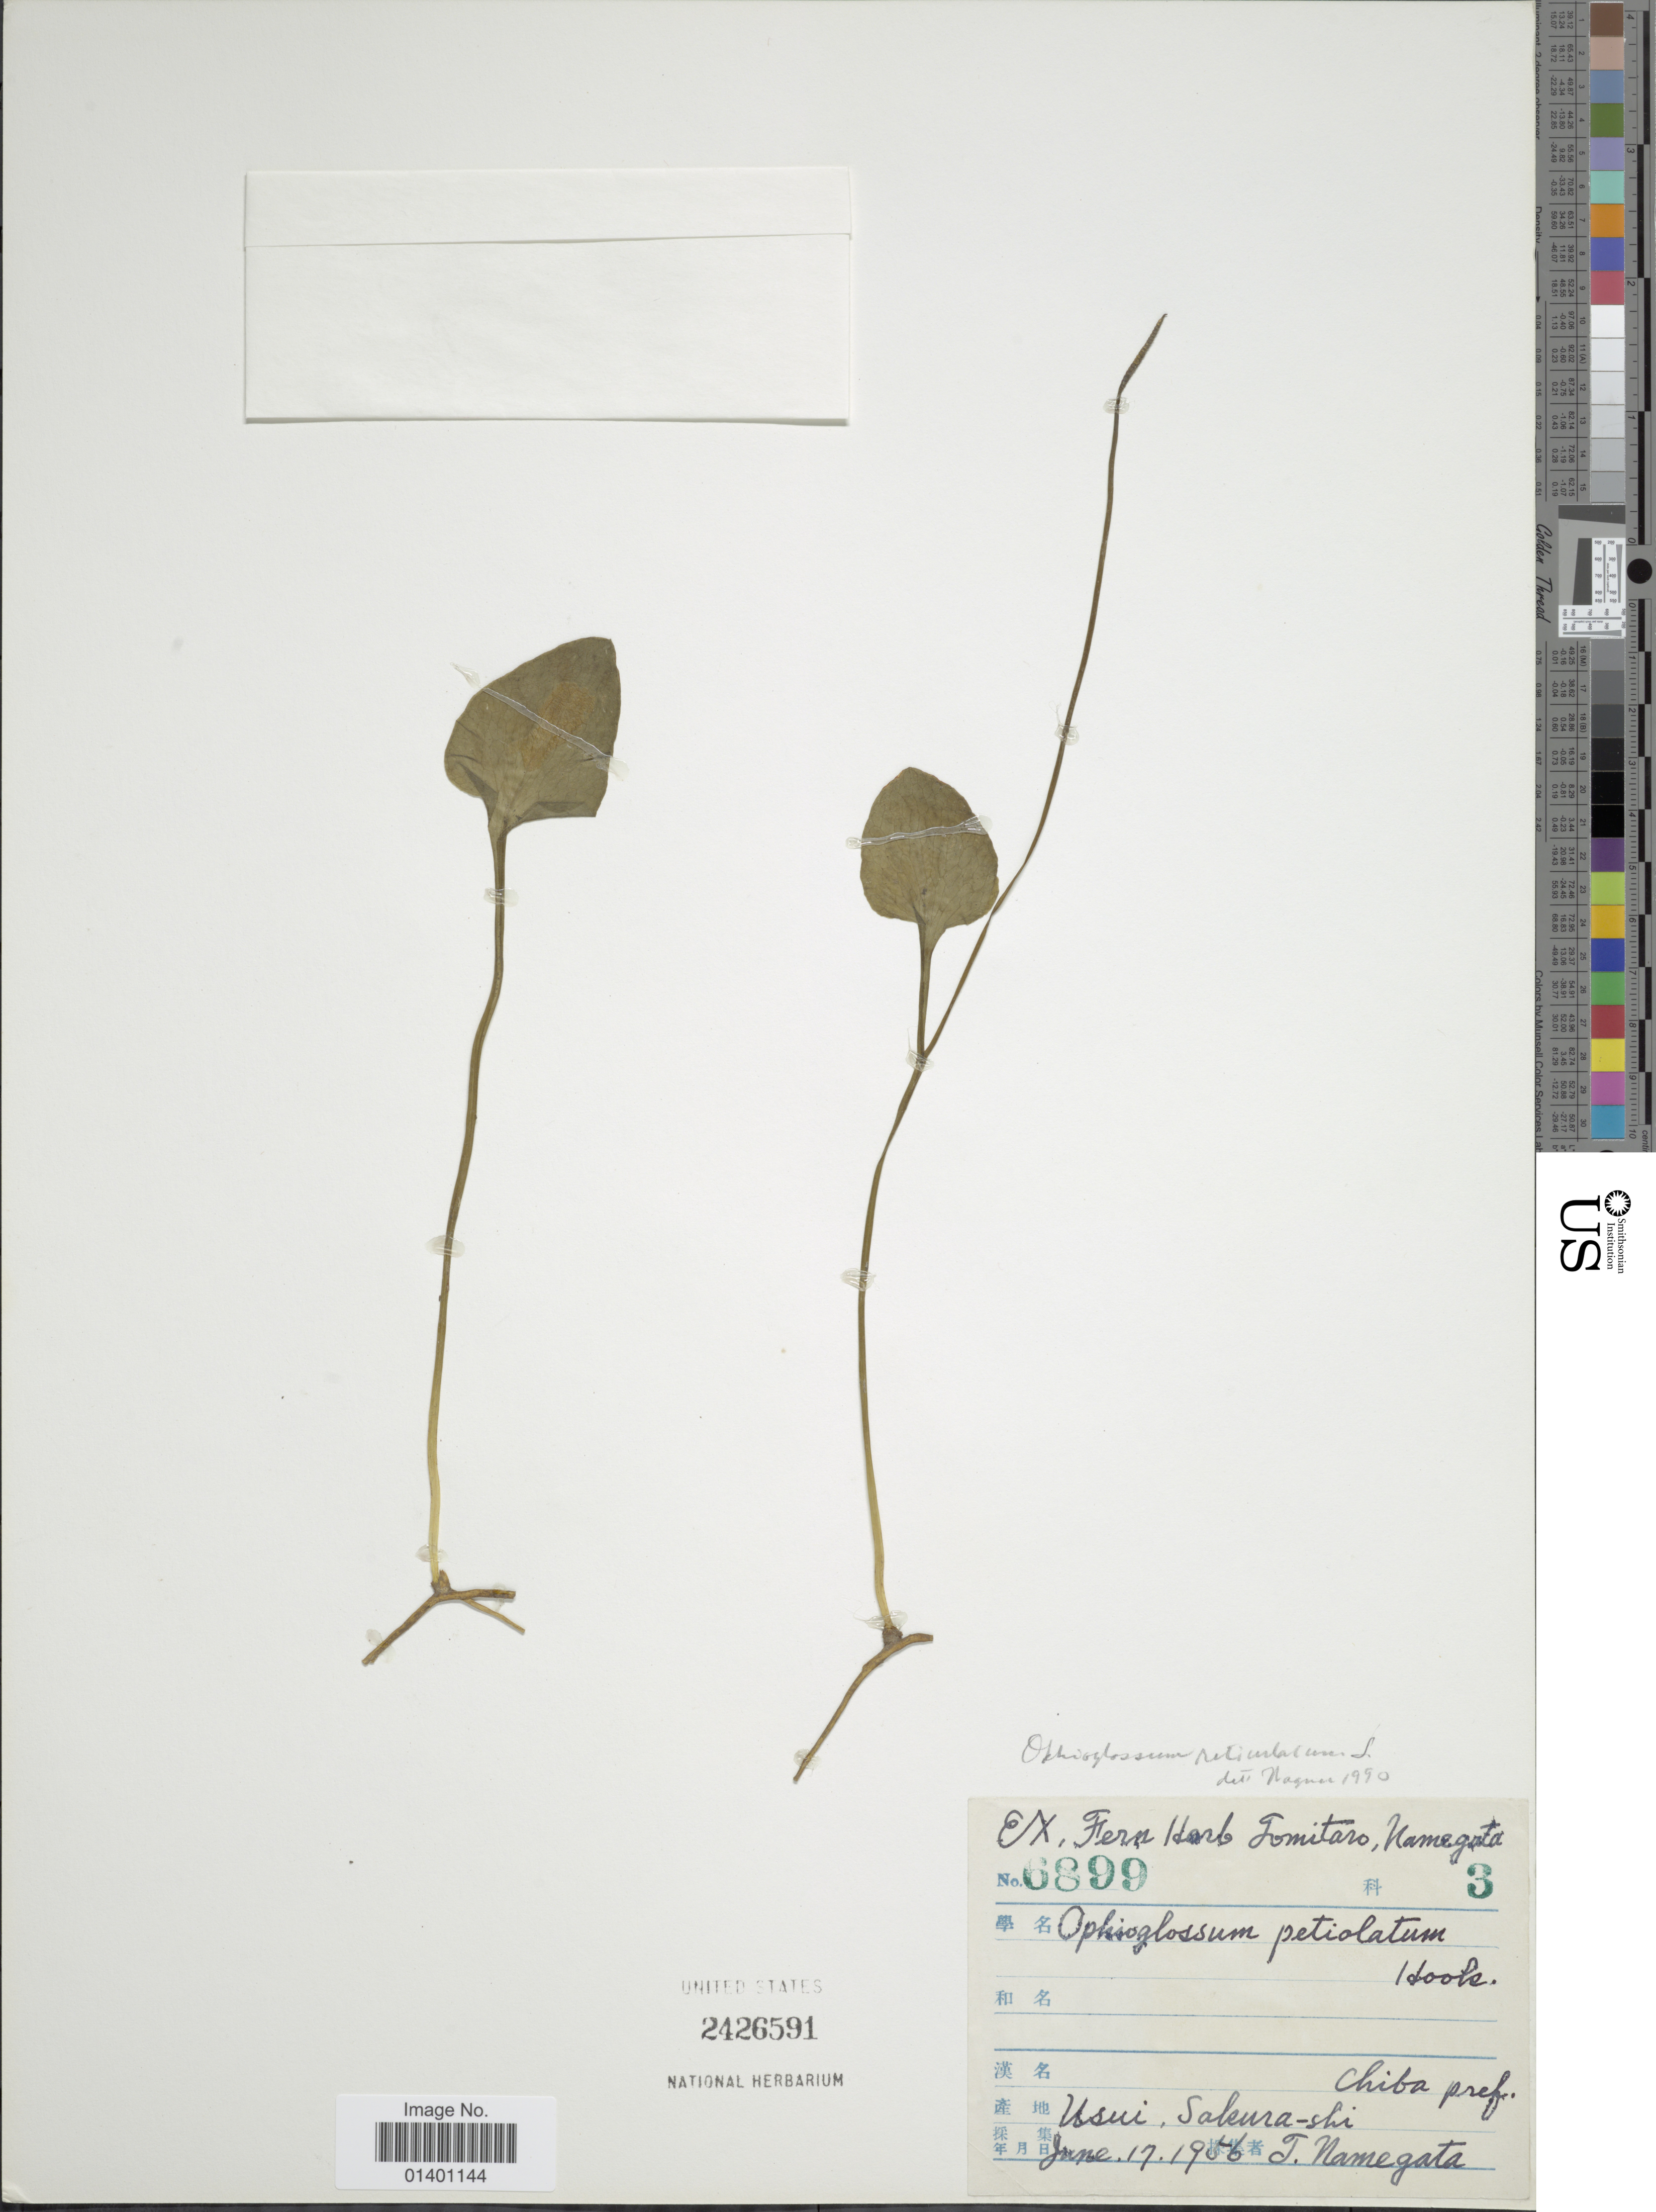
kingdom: Plantae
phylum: Tracheophyta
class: Polypodiopsida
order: Ophioglossales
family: Ophioglossaceae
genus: Ophioglossum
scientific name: Ophioglossum reticulatum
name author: L.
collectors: T. Namegata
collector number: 6899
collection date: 1956-06-17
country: Japan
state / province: Tiba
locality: Chiba pref. Usui, Sakura-shi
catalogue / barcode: US 2426591